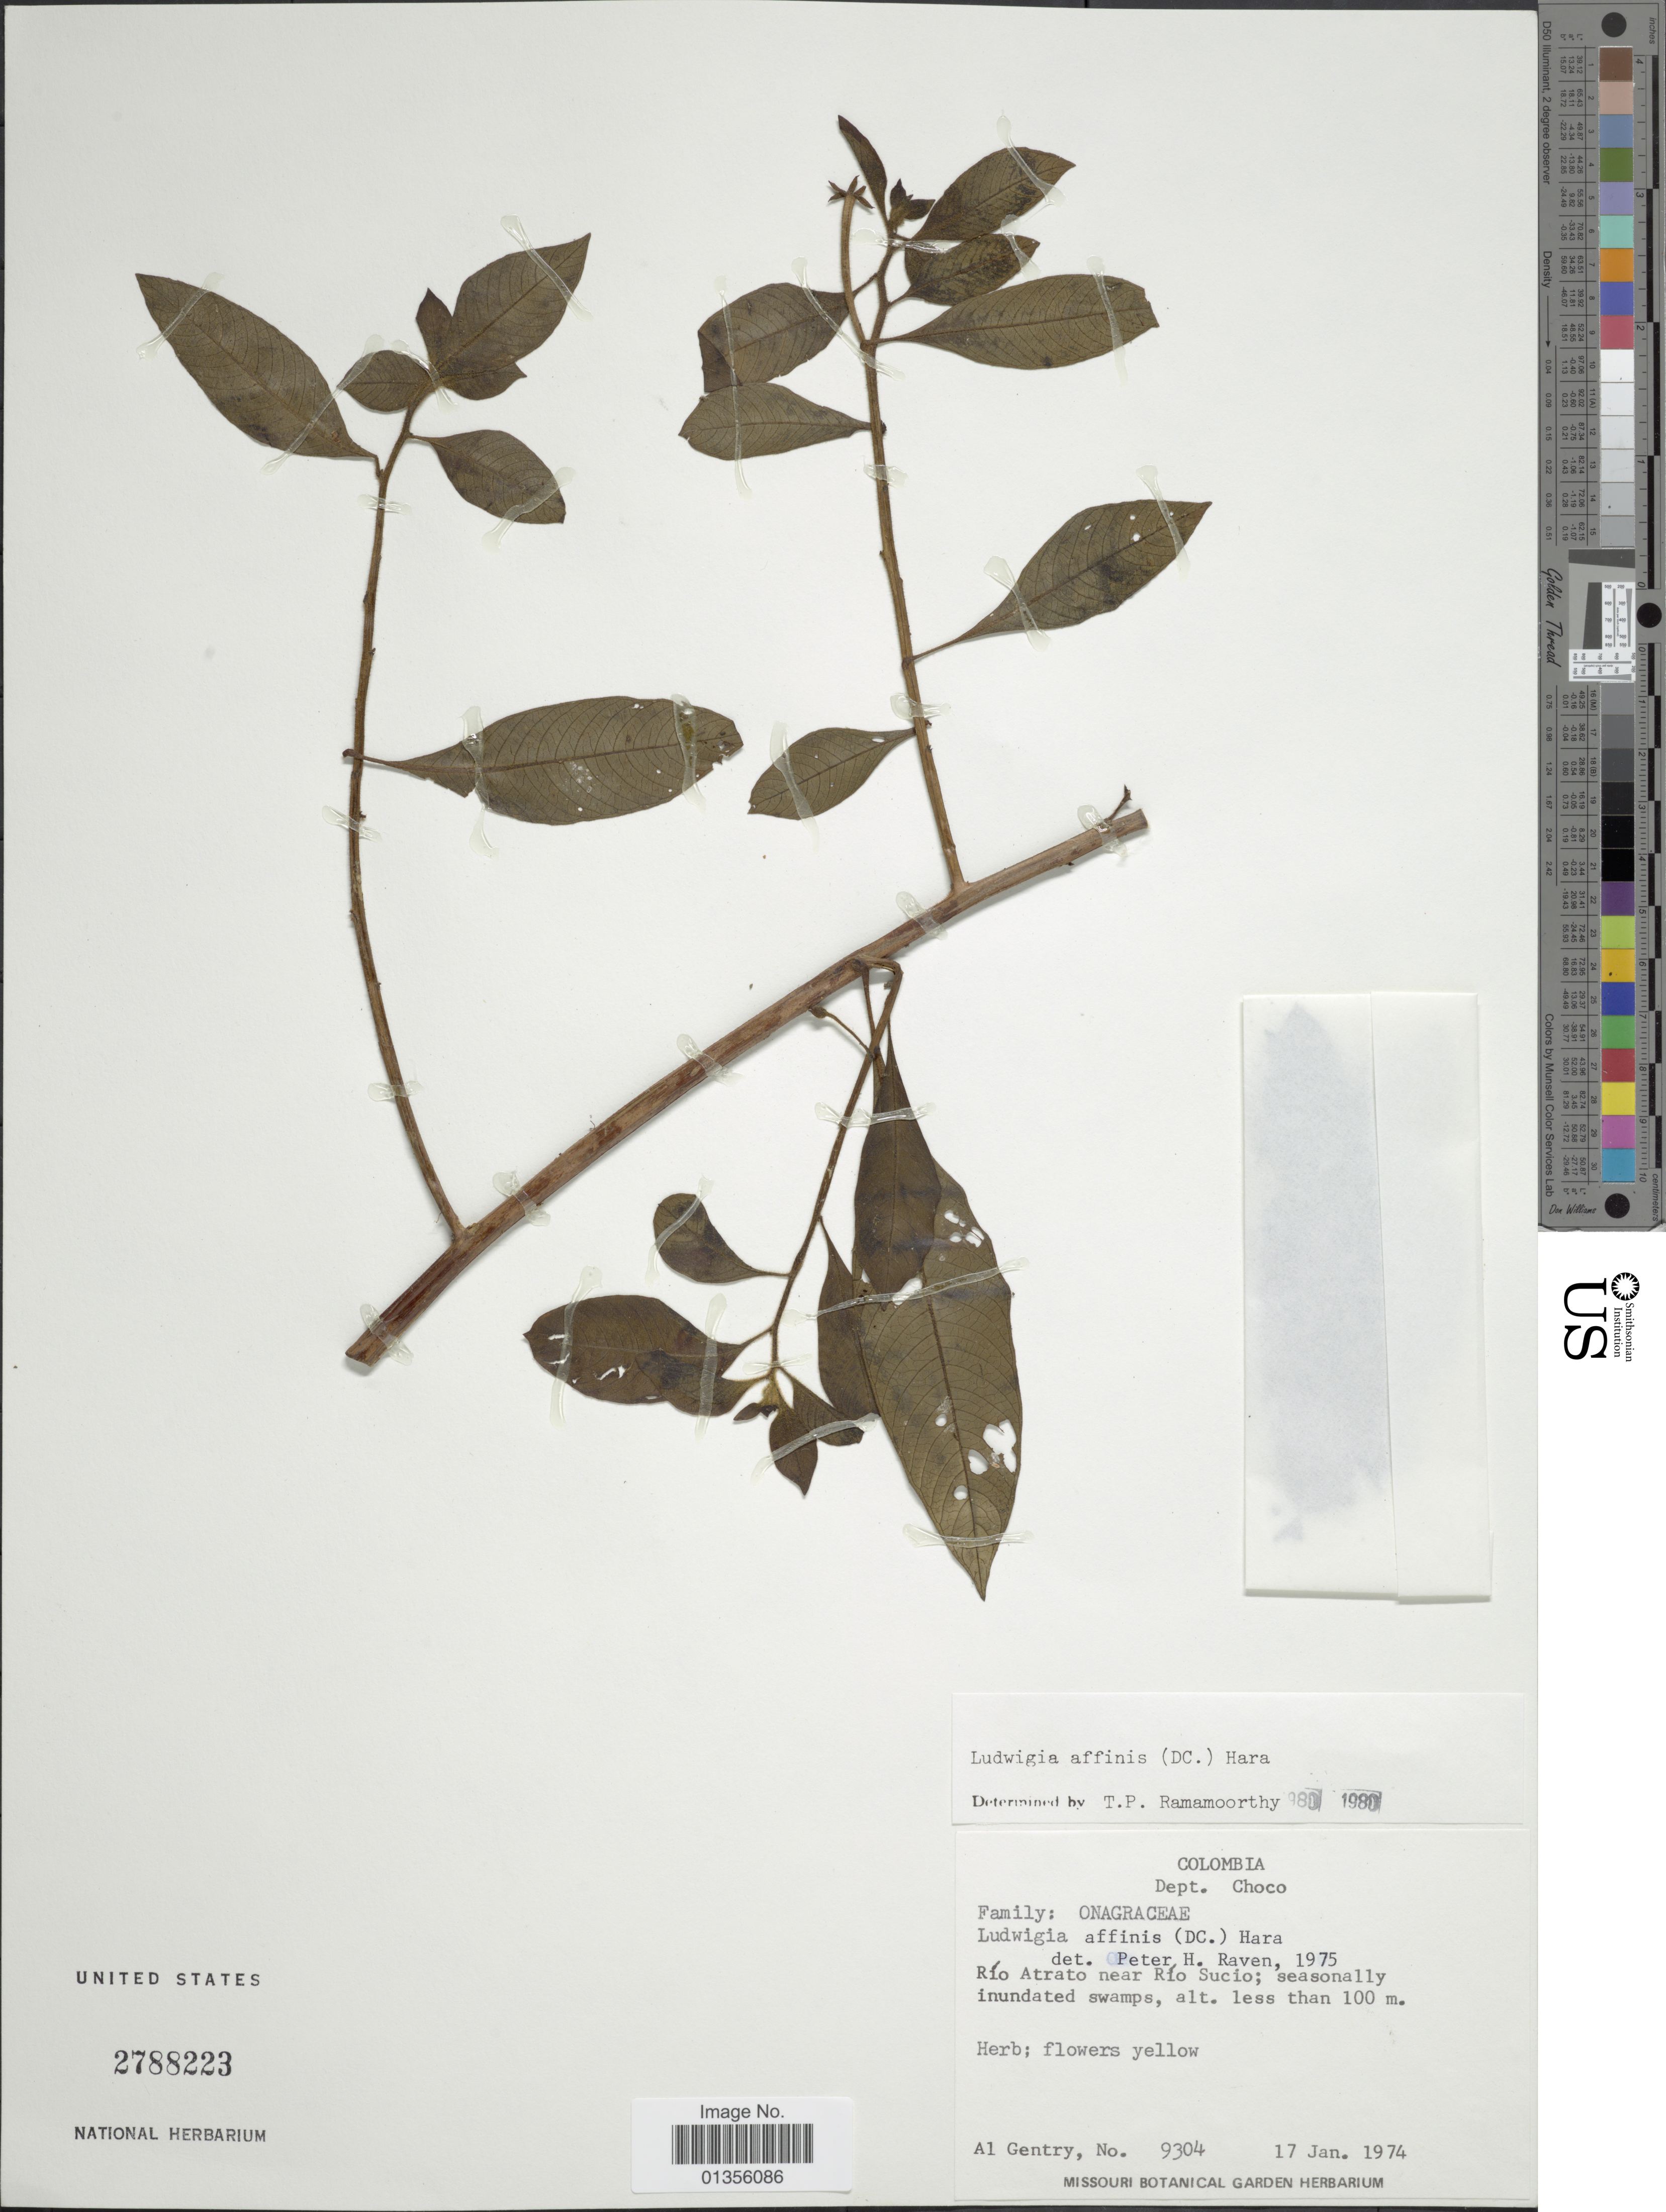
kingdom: Plantae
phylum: Tracheophyta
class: Magnoliopsida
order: Myrtales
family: Onagraceae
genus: Ludwigia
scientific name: Ludwigia affinis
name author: (DC.) H. Hara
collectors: A. H. Gentry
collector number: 9304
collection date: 1974-01-17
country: Colombia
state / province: Chocó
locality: Río Atrato near Río Sucio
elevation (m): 100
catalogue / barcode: US 2788223